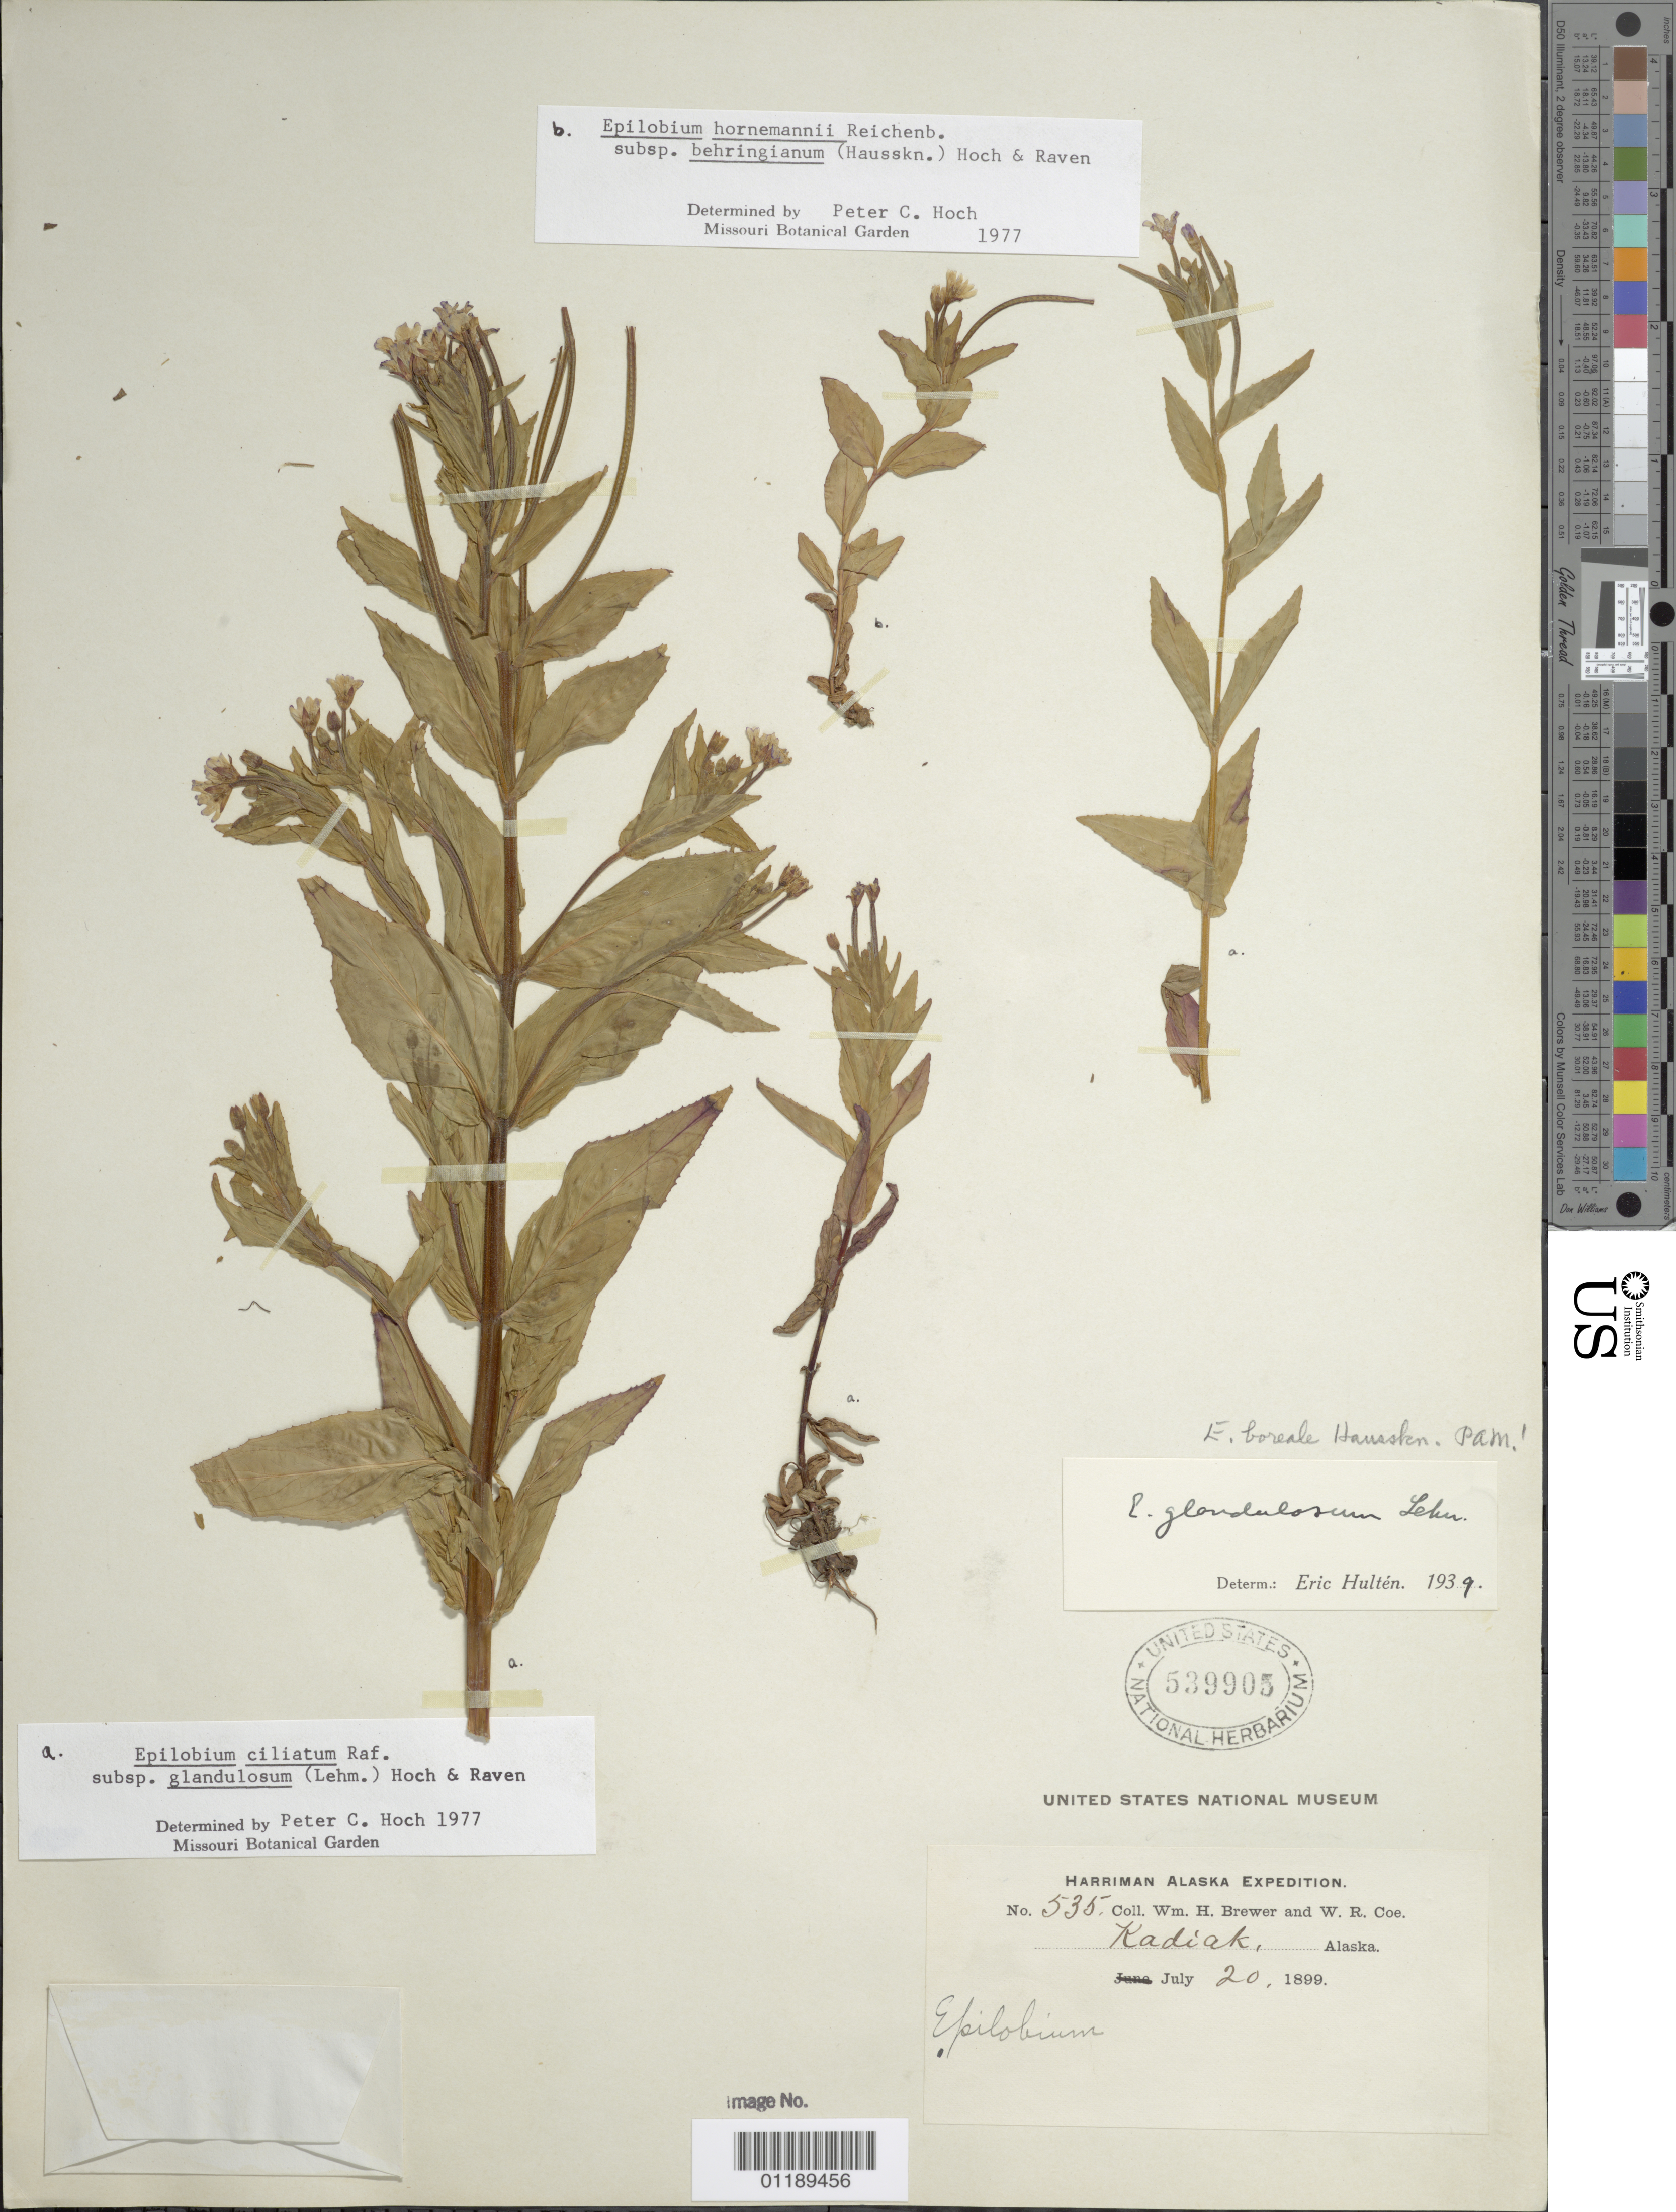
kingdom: Plantae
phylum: Tracheophyta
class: Magnoliopsida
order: Myrtales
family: Onagraceae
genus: Epilobium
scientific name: Epilobium ciliatum subsp. glandulosum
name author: (Lehm.) Hoch & P.H. Raven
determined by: Hoch, P. C.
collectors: W. H. Brewer & W. Coe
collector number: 535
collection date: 1899-07-20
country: United States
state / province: Alaska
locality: Kadiak.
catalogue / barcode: US 539905